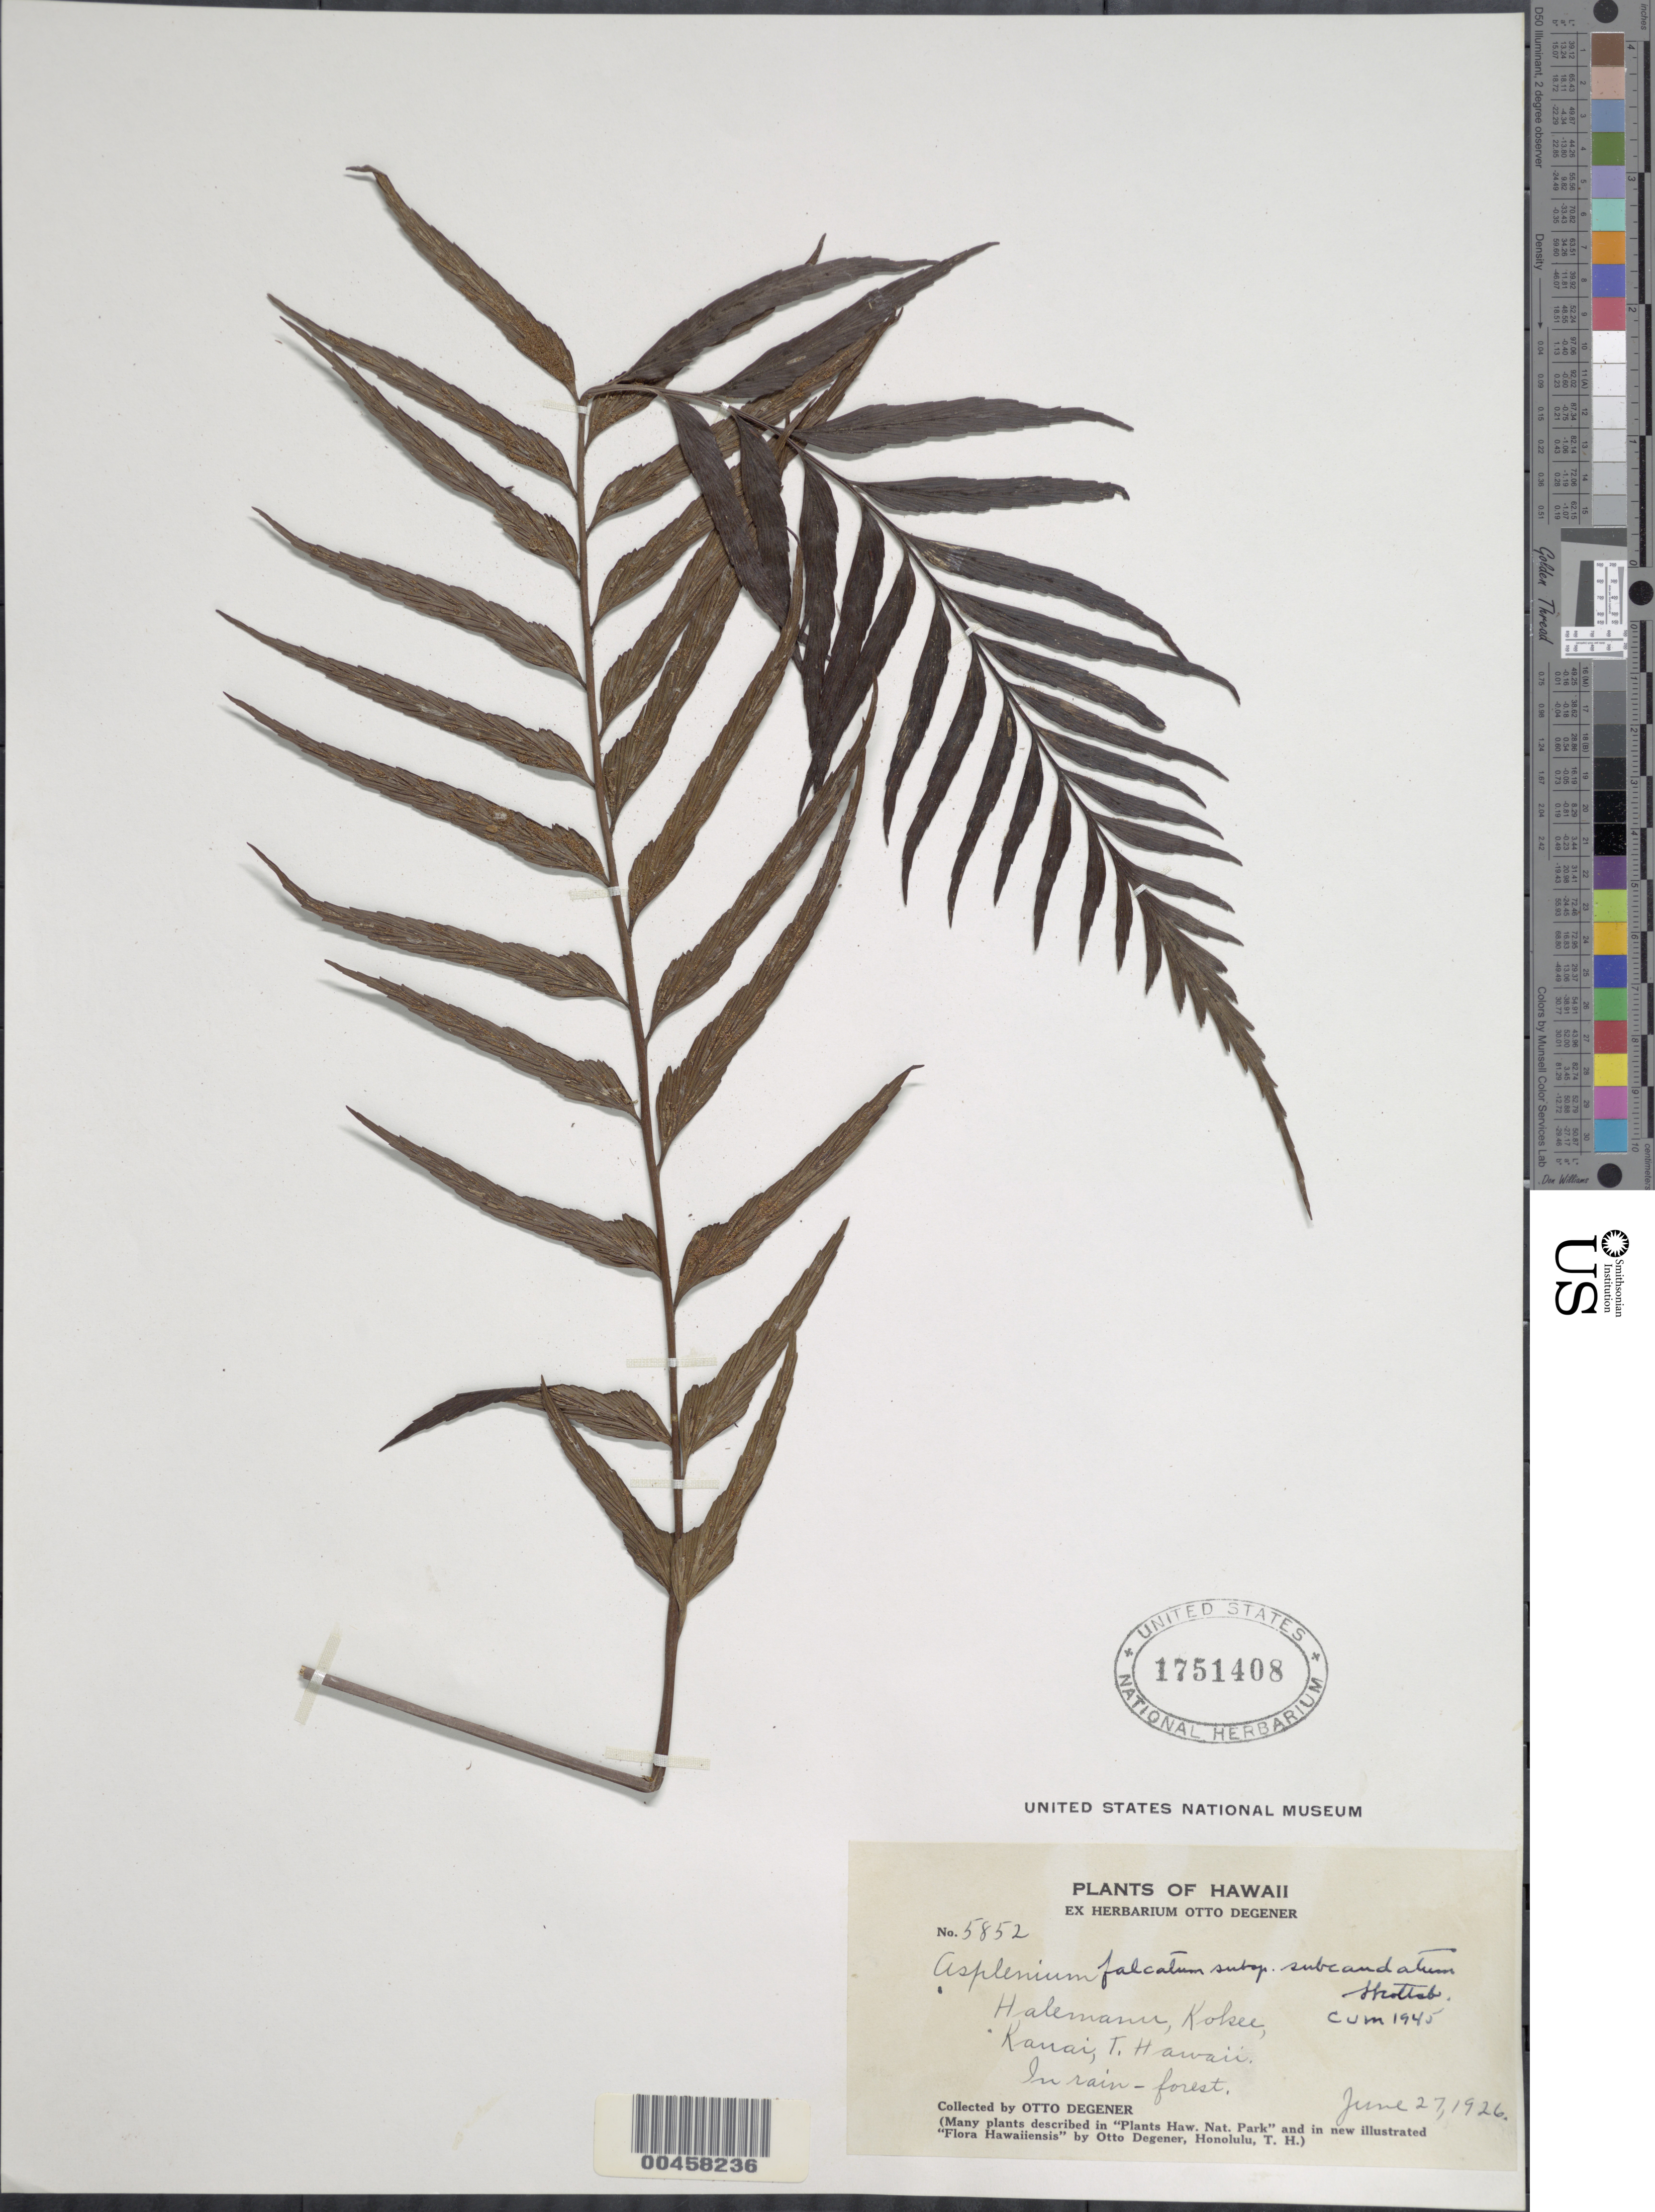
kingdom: Plantae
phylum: Tracheophyta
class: Polypodiopsida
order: Polypodiales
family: Aspleniaceae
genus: Asplenium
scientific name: Asplenium polyodon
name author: G. Forst.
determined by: Wagner, W. L., (BOT), Smithsonian Institution - National Museum of Natural History (UNITED STATES)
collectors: O. Degener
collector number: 5852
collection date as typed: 27 Jun 1926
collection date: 1926-06-27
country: United States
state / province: Hawaii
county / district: Kauai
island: Kaua'i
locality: Halemanu, Kokee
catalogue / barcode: US 1751408